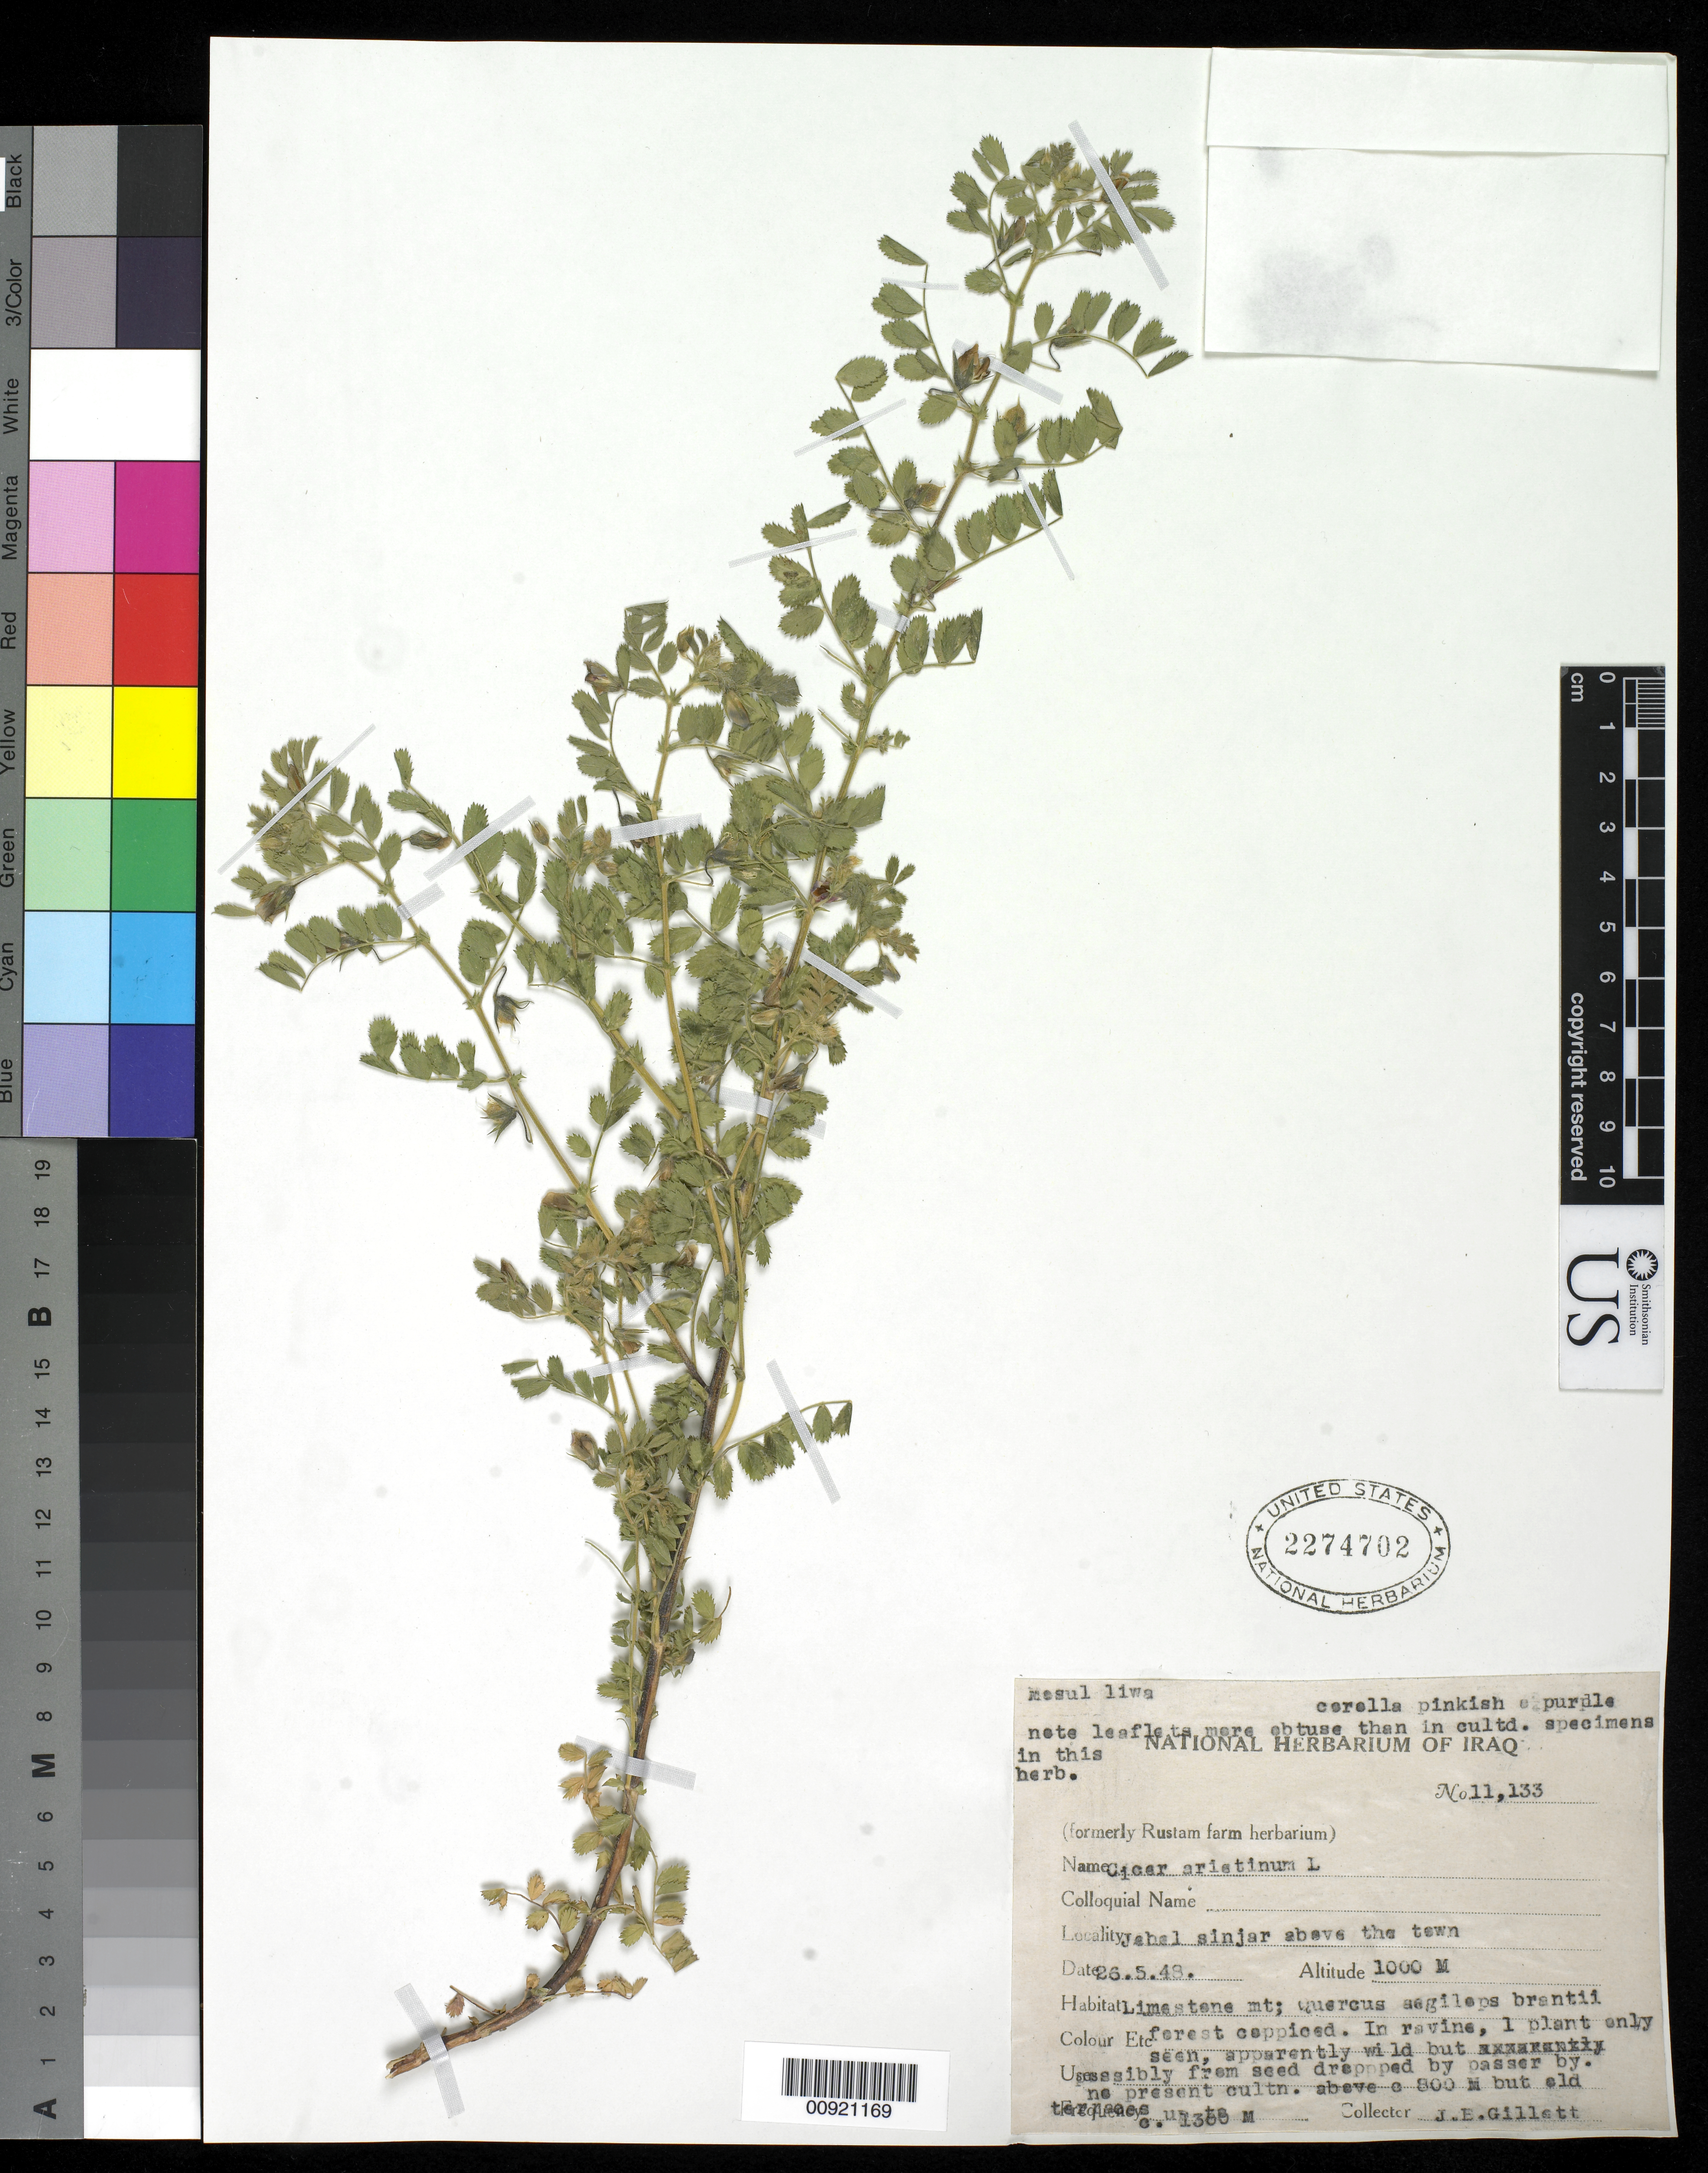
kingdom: Plantae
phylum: Tracheophyta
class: Magnoliopsida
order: Fabales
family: Fabaceae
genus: Cicer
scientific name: Cicer arietinum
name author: L.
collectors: J. B. Gillett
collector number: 11133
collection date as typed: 26 May 1949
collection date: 1949-05-26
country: Iraq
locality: Jahal sinjar abover the town. Mosul liwa.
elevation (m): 1000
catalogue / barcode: US 2274702